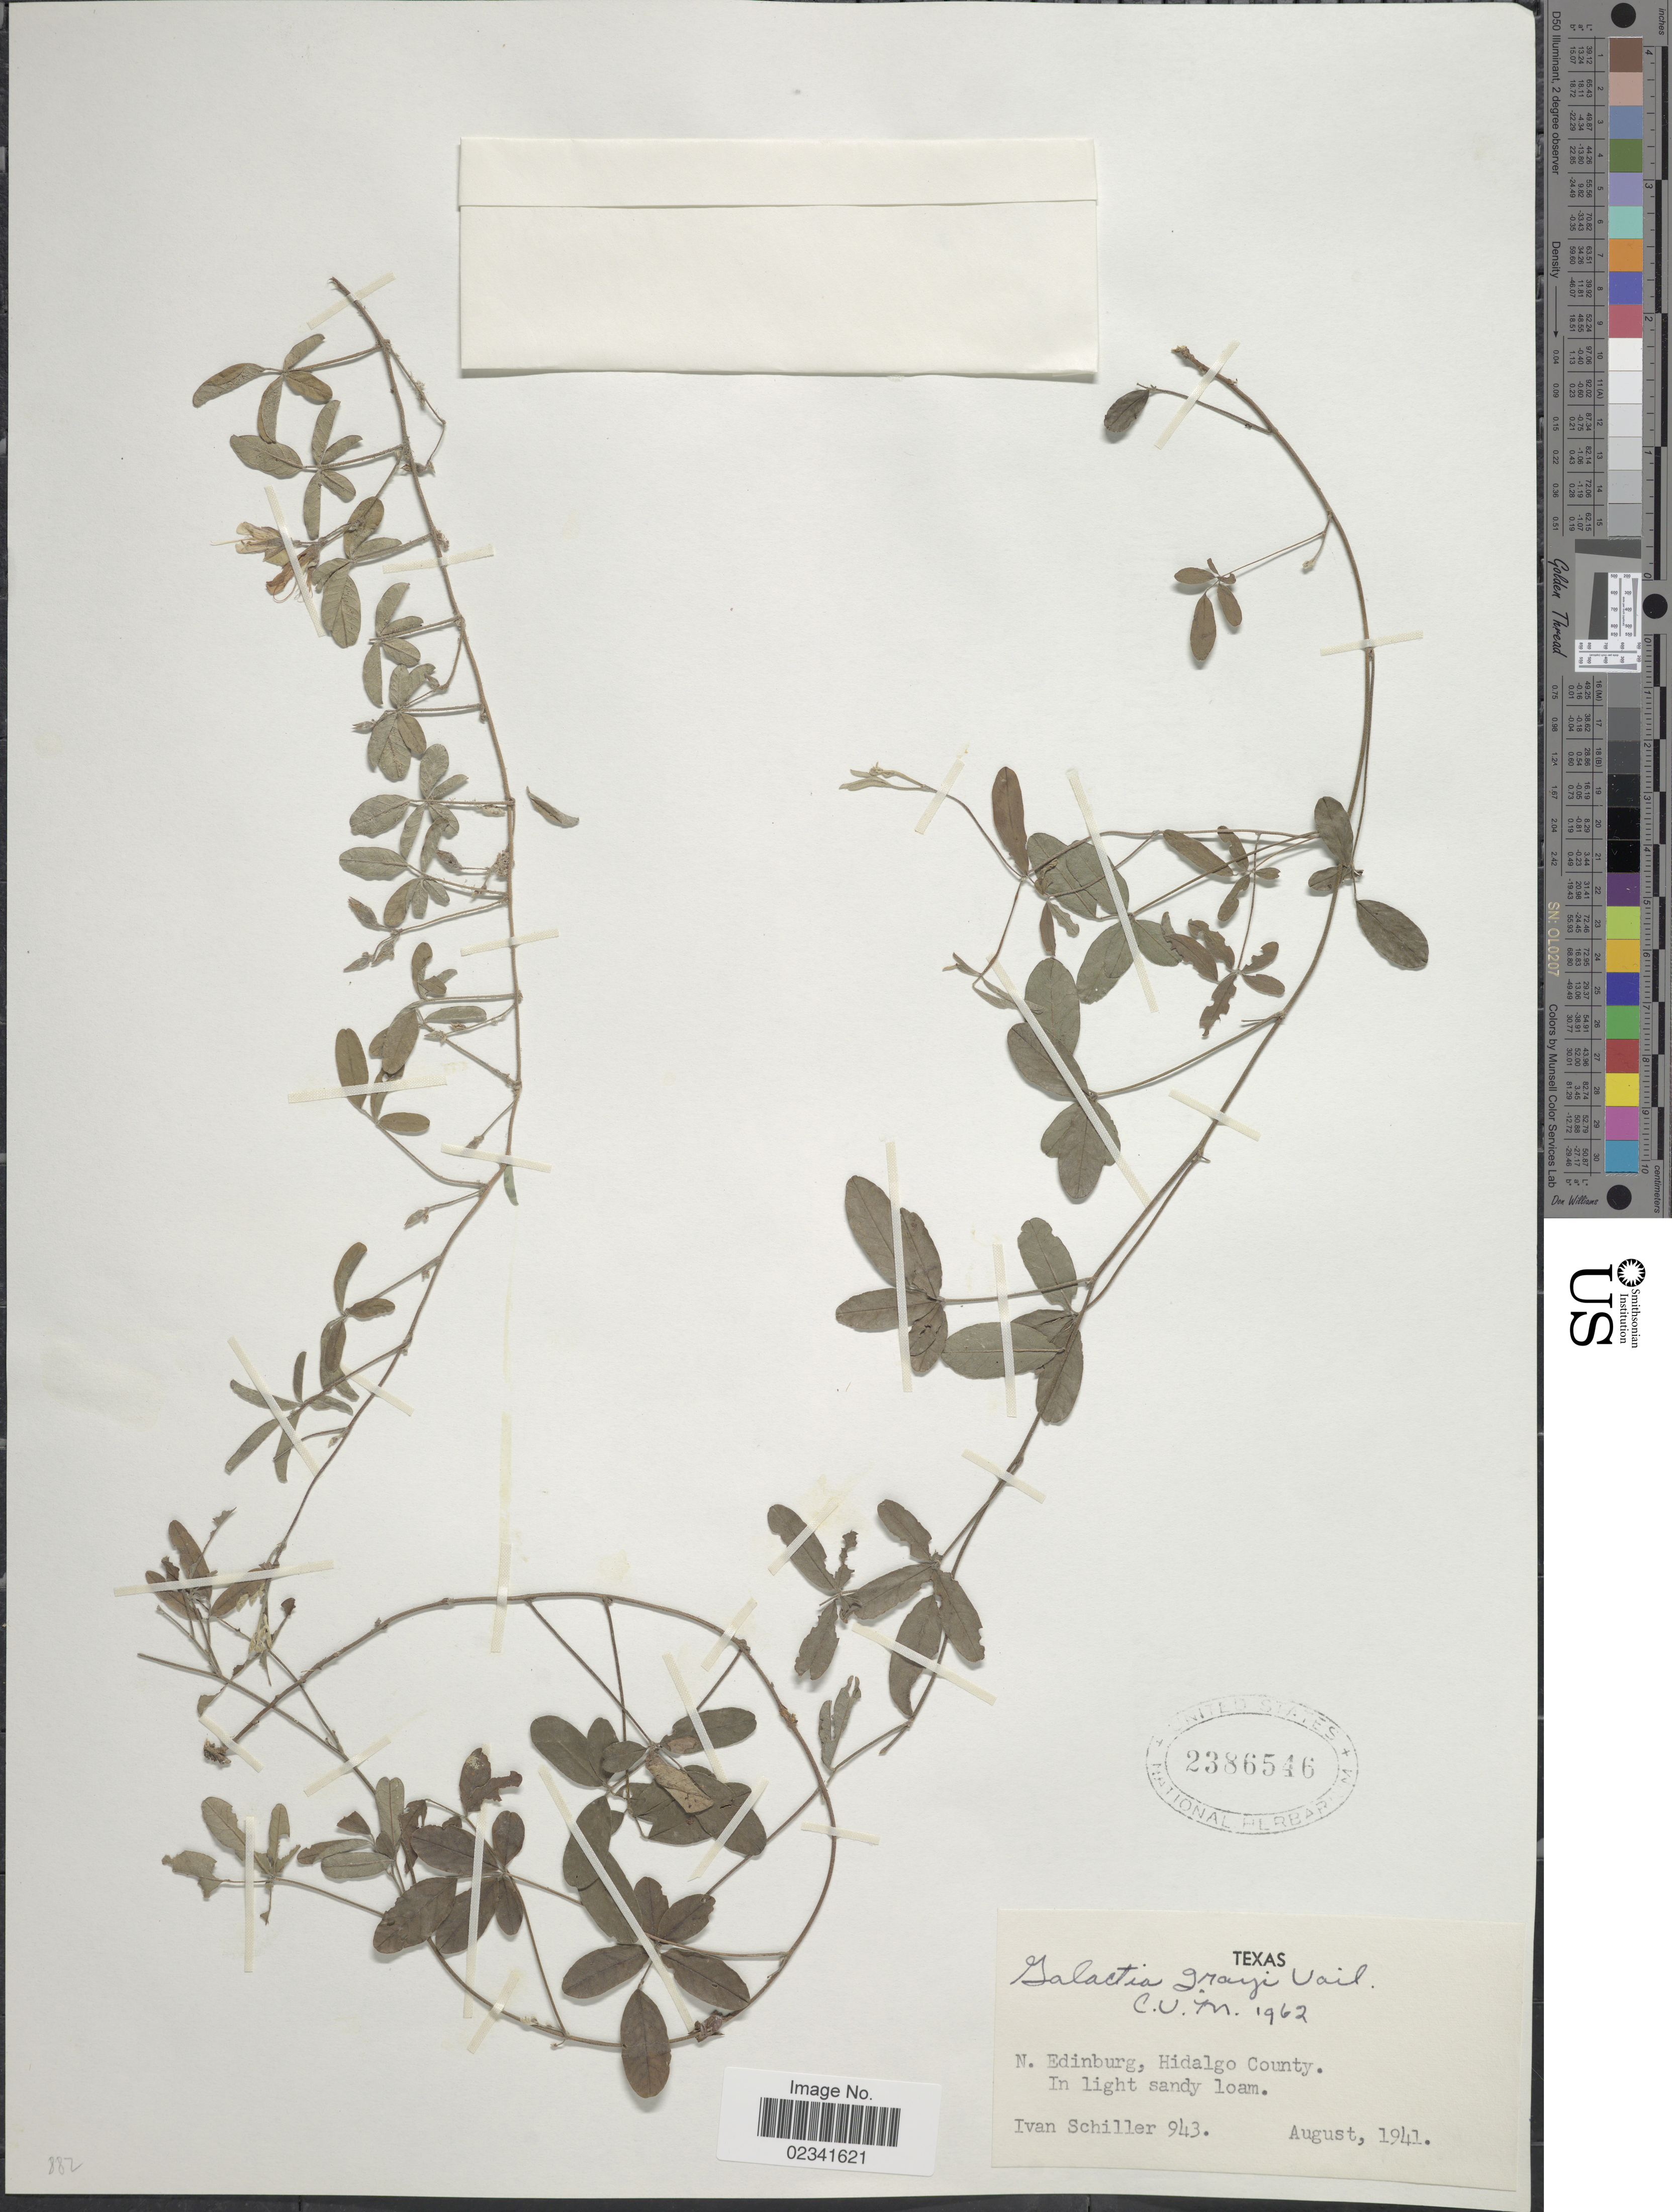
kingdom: Plantae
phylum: Tracheophyta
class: Magnoliopsida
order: Fabales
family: Fabaceae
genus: Galactia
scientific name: Galactia grayi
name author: Vail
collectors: I. Schiller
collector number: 943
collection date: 1941-08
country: United States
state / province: Texas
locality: N. Edinburg, Hidalgo County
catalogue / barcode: US 2386546